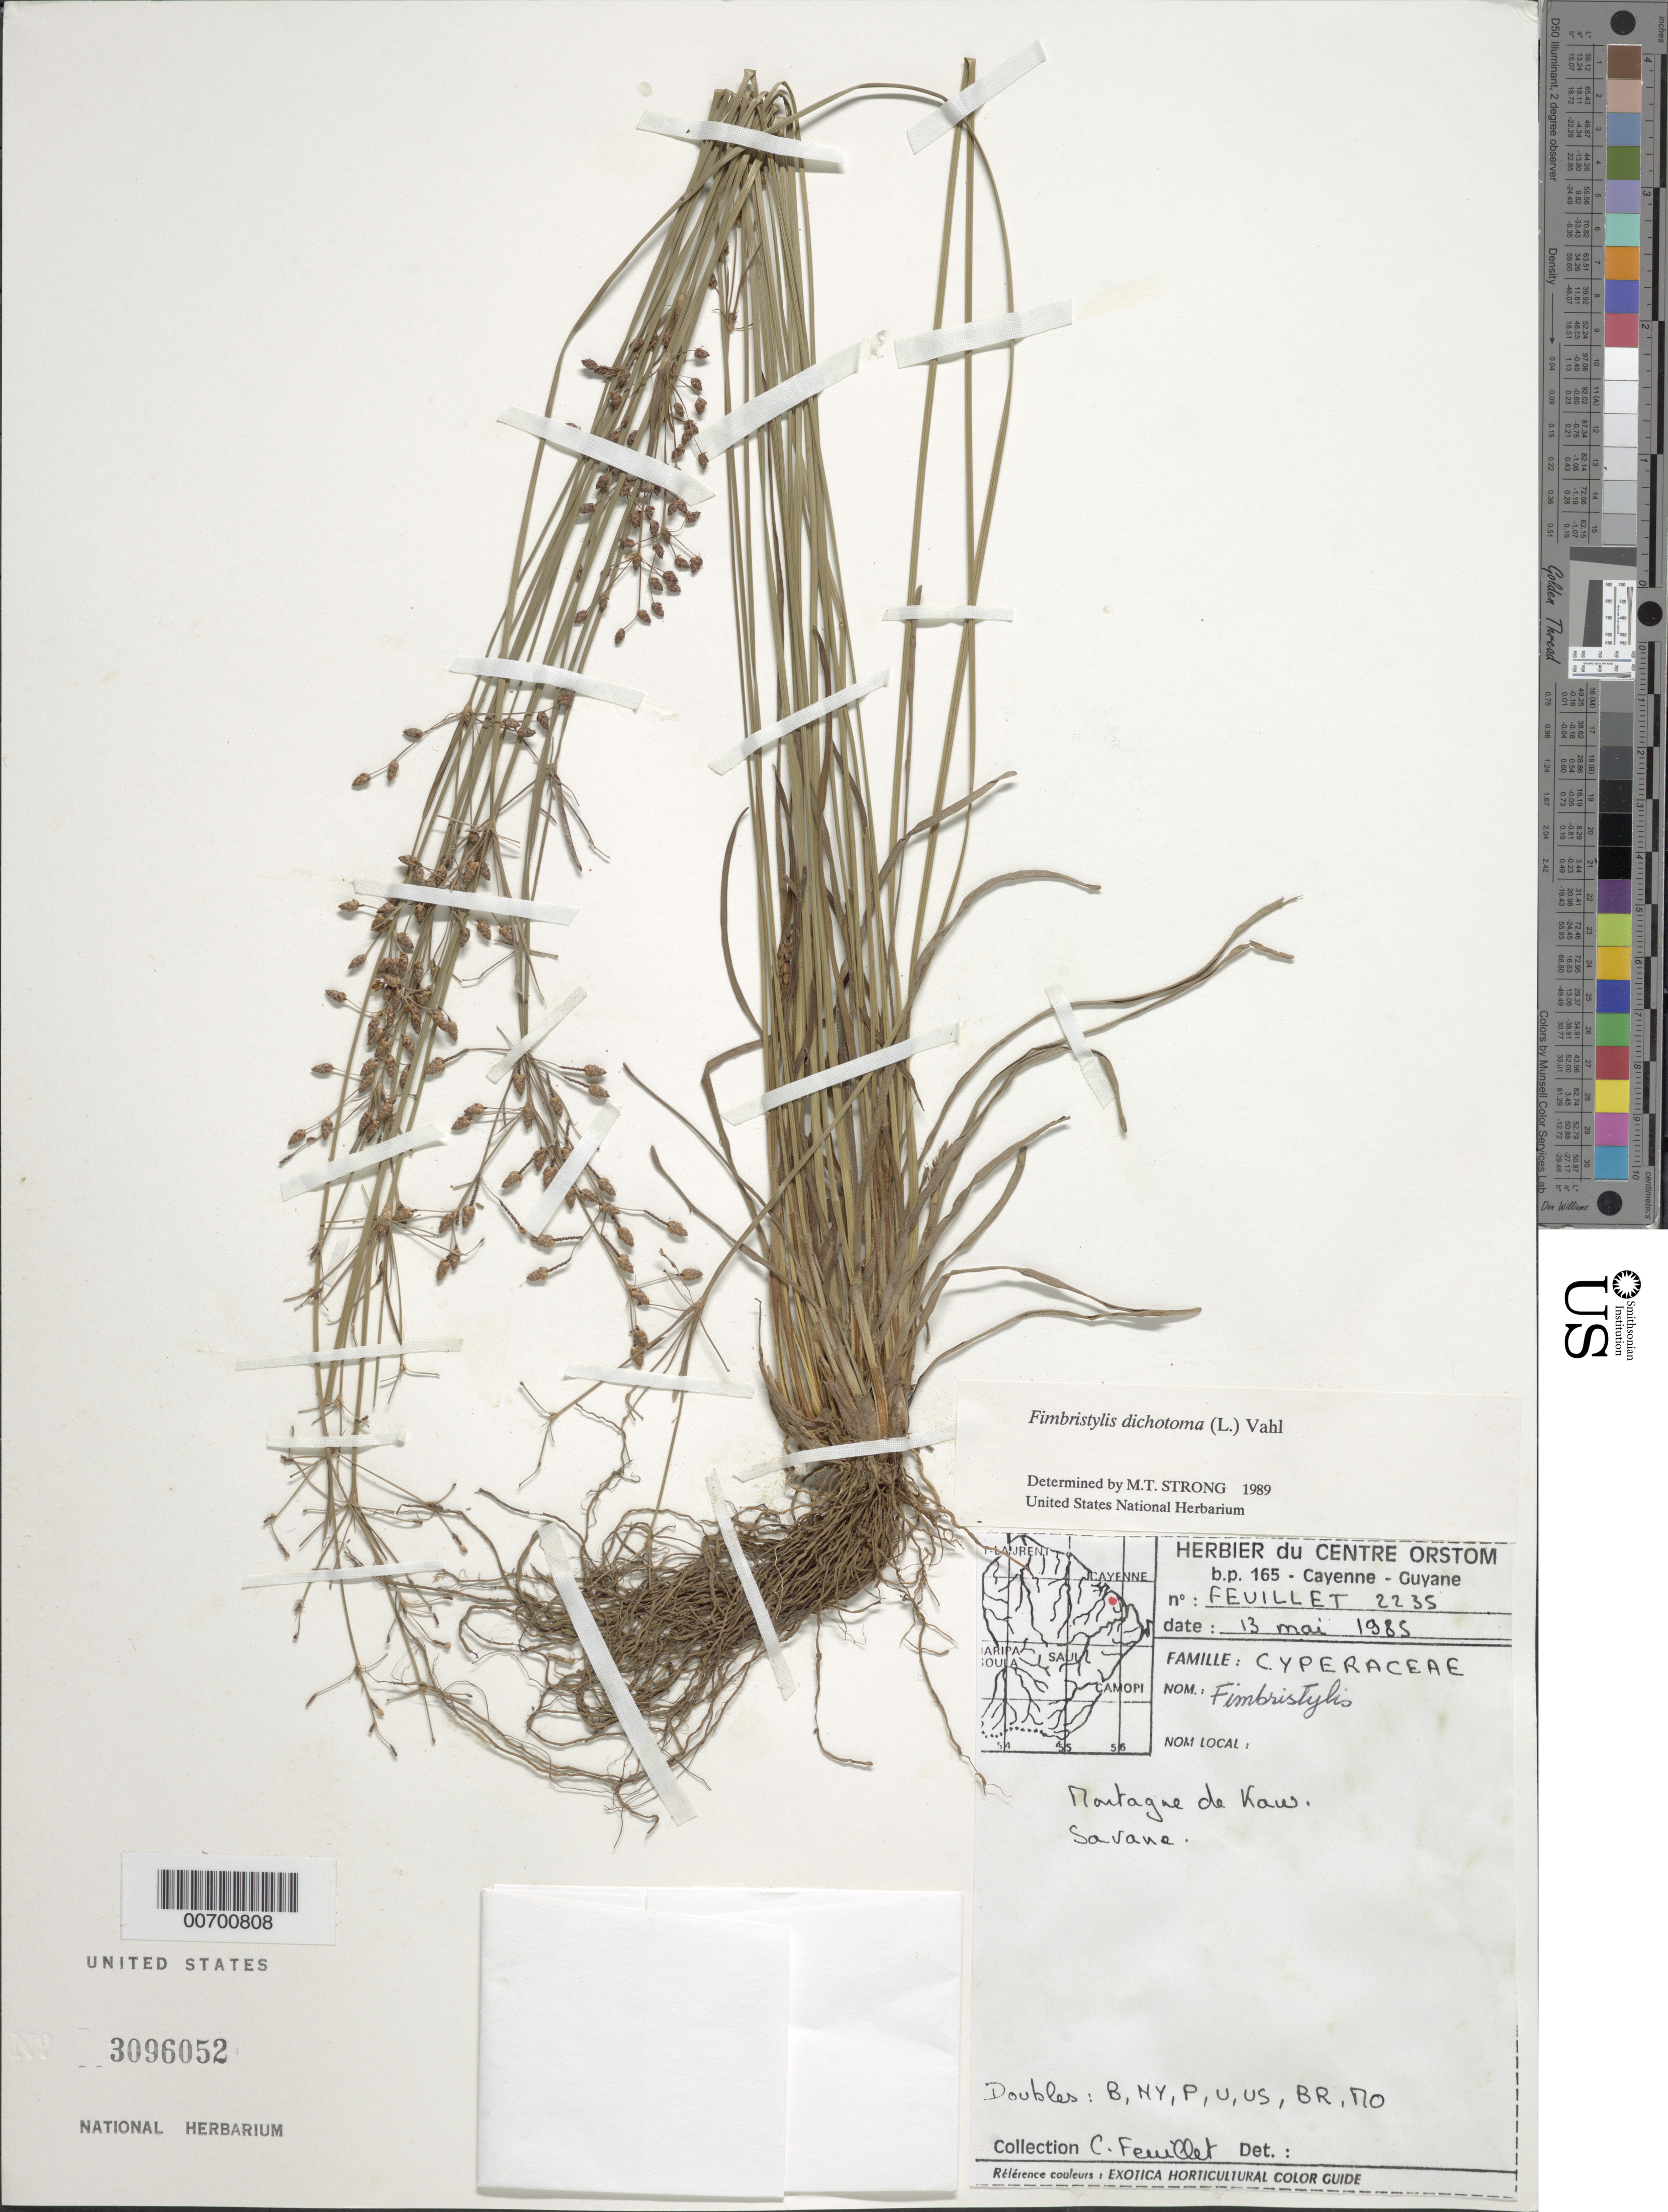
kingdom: Plantae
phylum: Tracheophyta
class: Liliopsida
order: Poales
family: Cyperaceae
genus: Fimbristylis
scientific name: Fimbristylis dichotoma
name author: (L.) Vahl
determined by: Strong, M. T., (US), Smithsonian Institution - National Museum of Natural History (UNITED STATES)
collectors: C. Feuillet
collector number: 2235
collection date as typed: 13 May 1985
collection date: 1985-05-13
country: French Guiana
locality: Montagne de Kaw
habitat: Savanna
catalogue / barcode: US 3096052